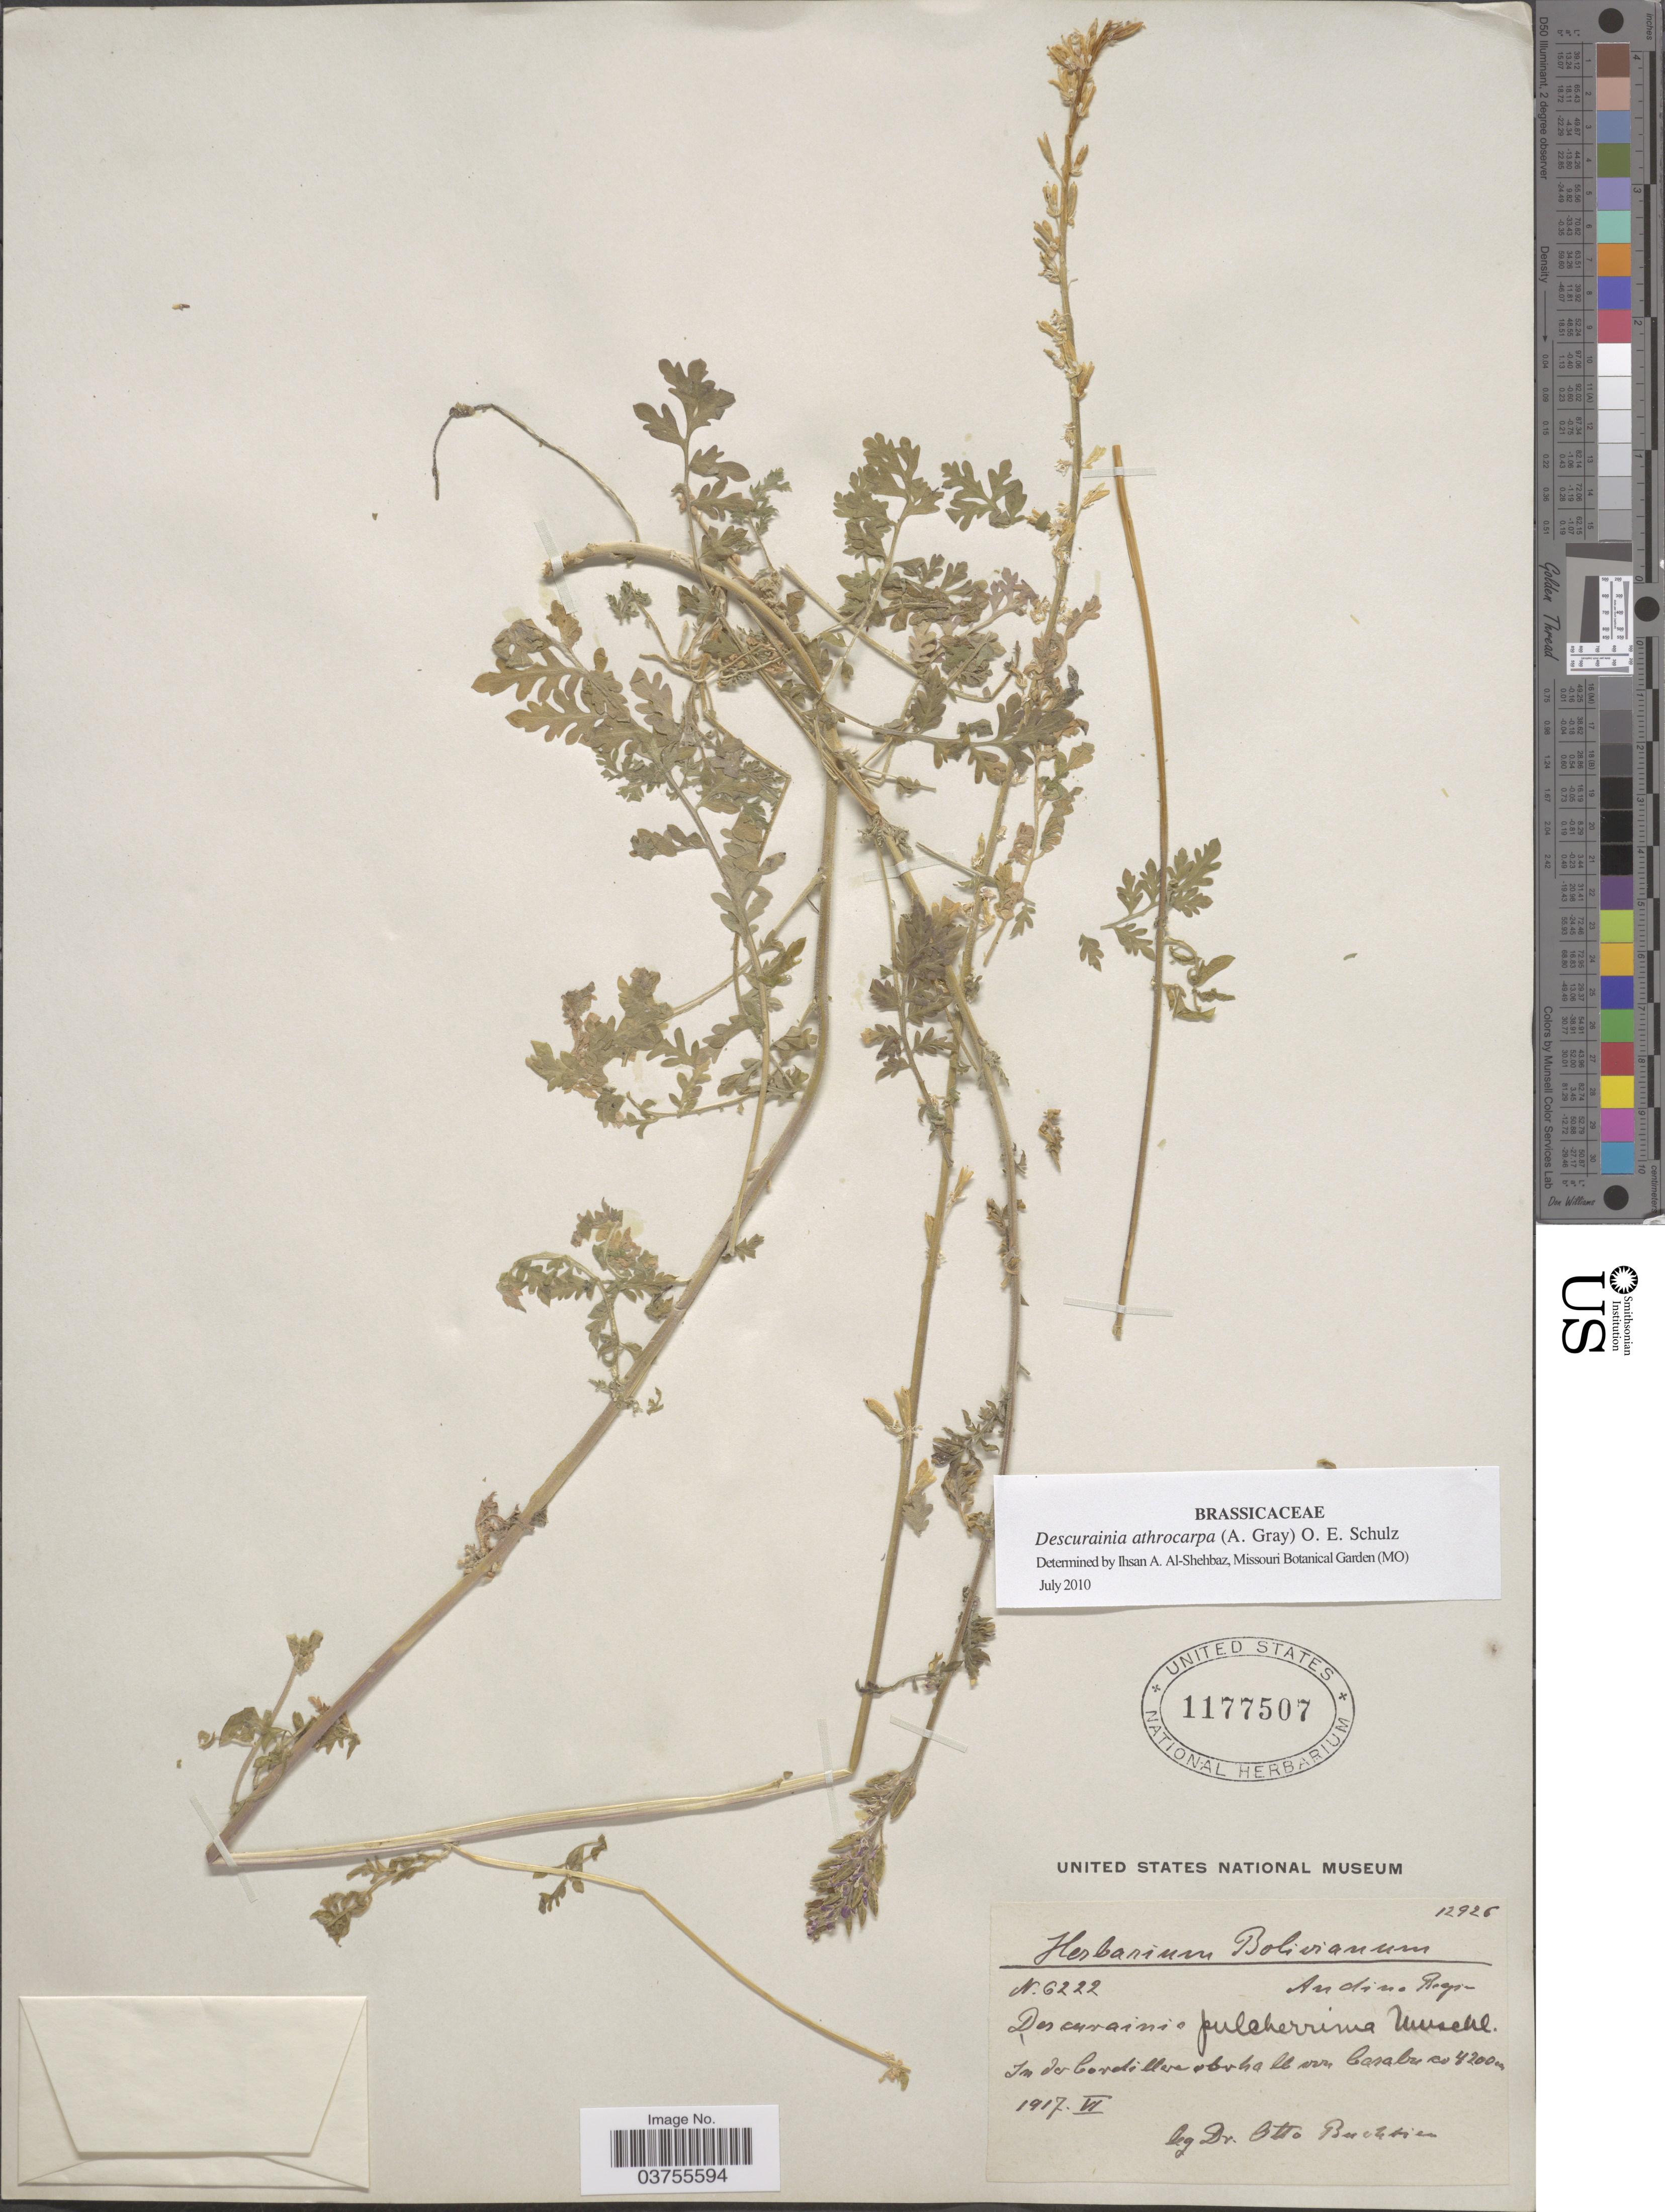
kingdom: Plantae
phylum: Tracheophyta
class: Magnoliopsida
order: Brassicales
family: Brassicaceae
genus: Descurainia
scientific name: Descurainia athrocarpa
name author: (A. Gray & C.A. Mey.) O.E. Schulz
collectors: O. Buchtien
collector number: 6222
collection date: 1917-06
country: Bolivia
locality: Andina Region. In der Cordillera abuhullera Carabuco.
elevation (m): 4200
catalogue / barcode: US 1177507